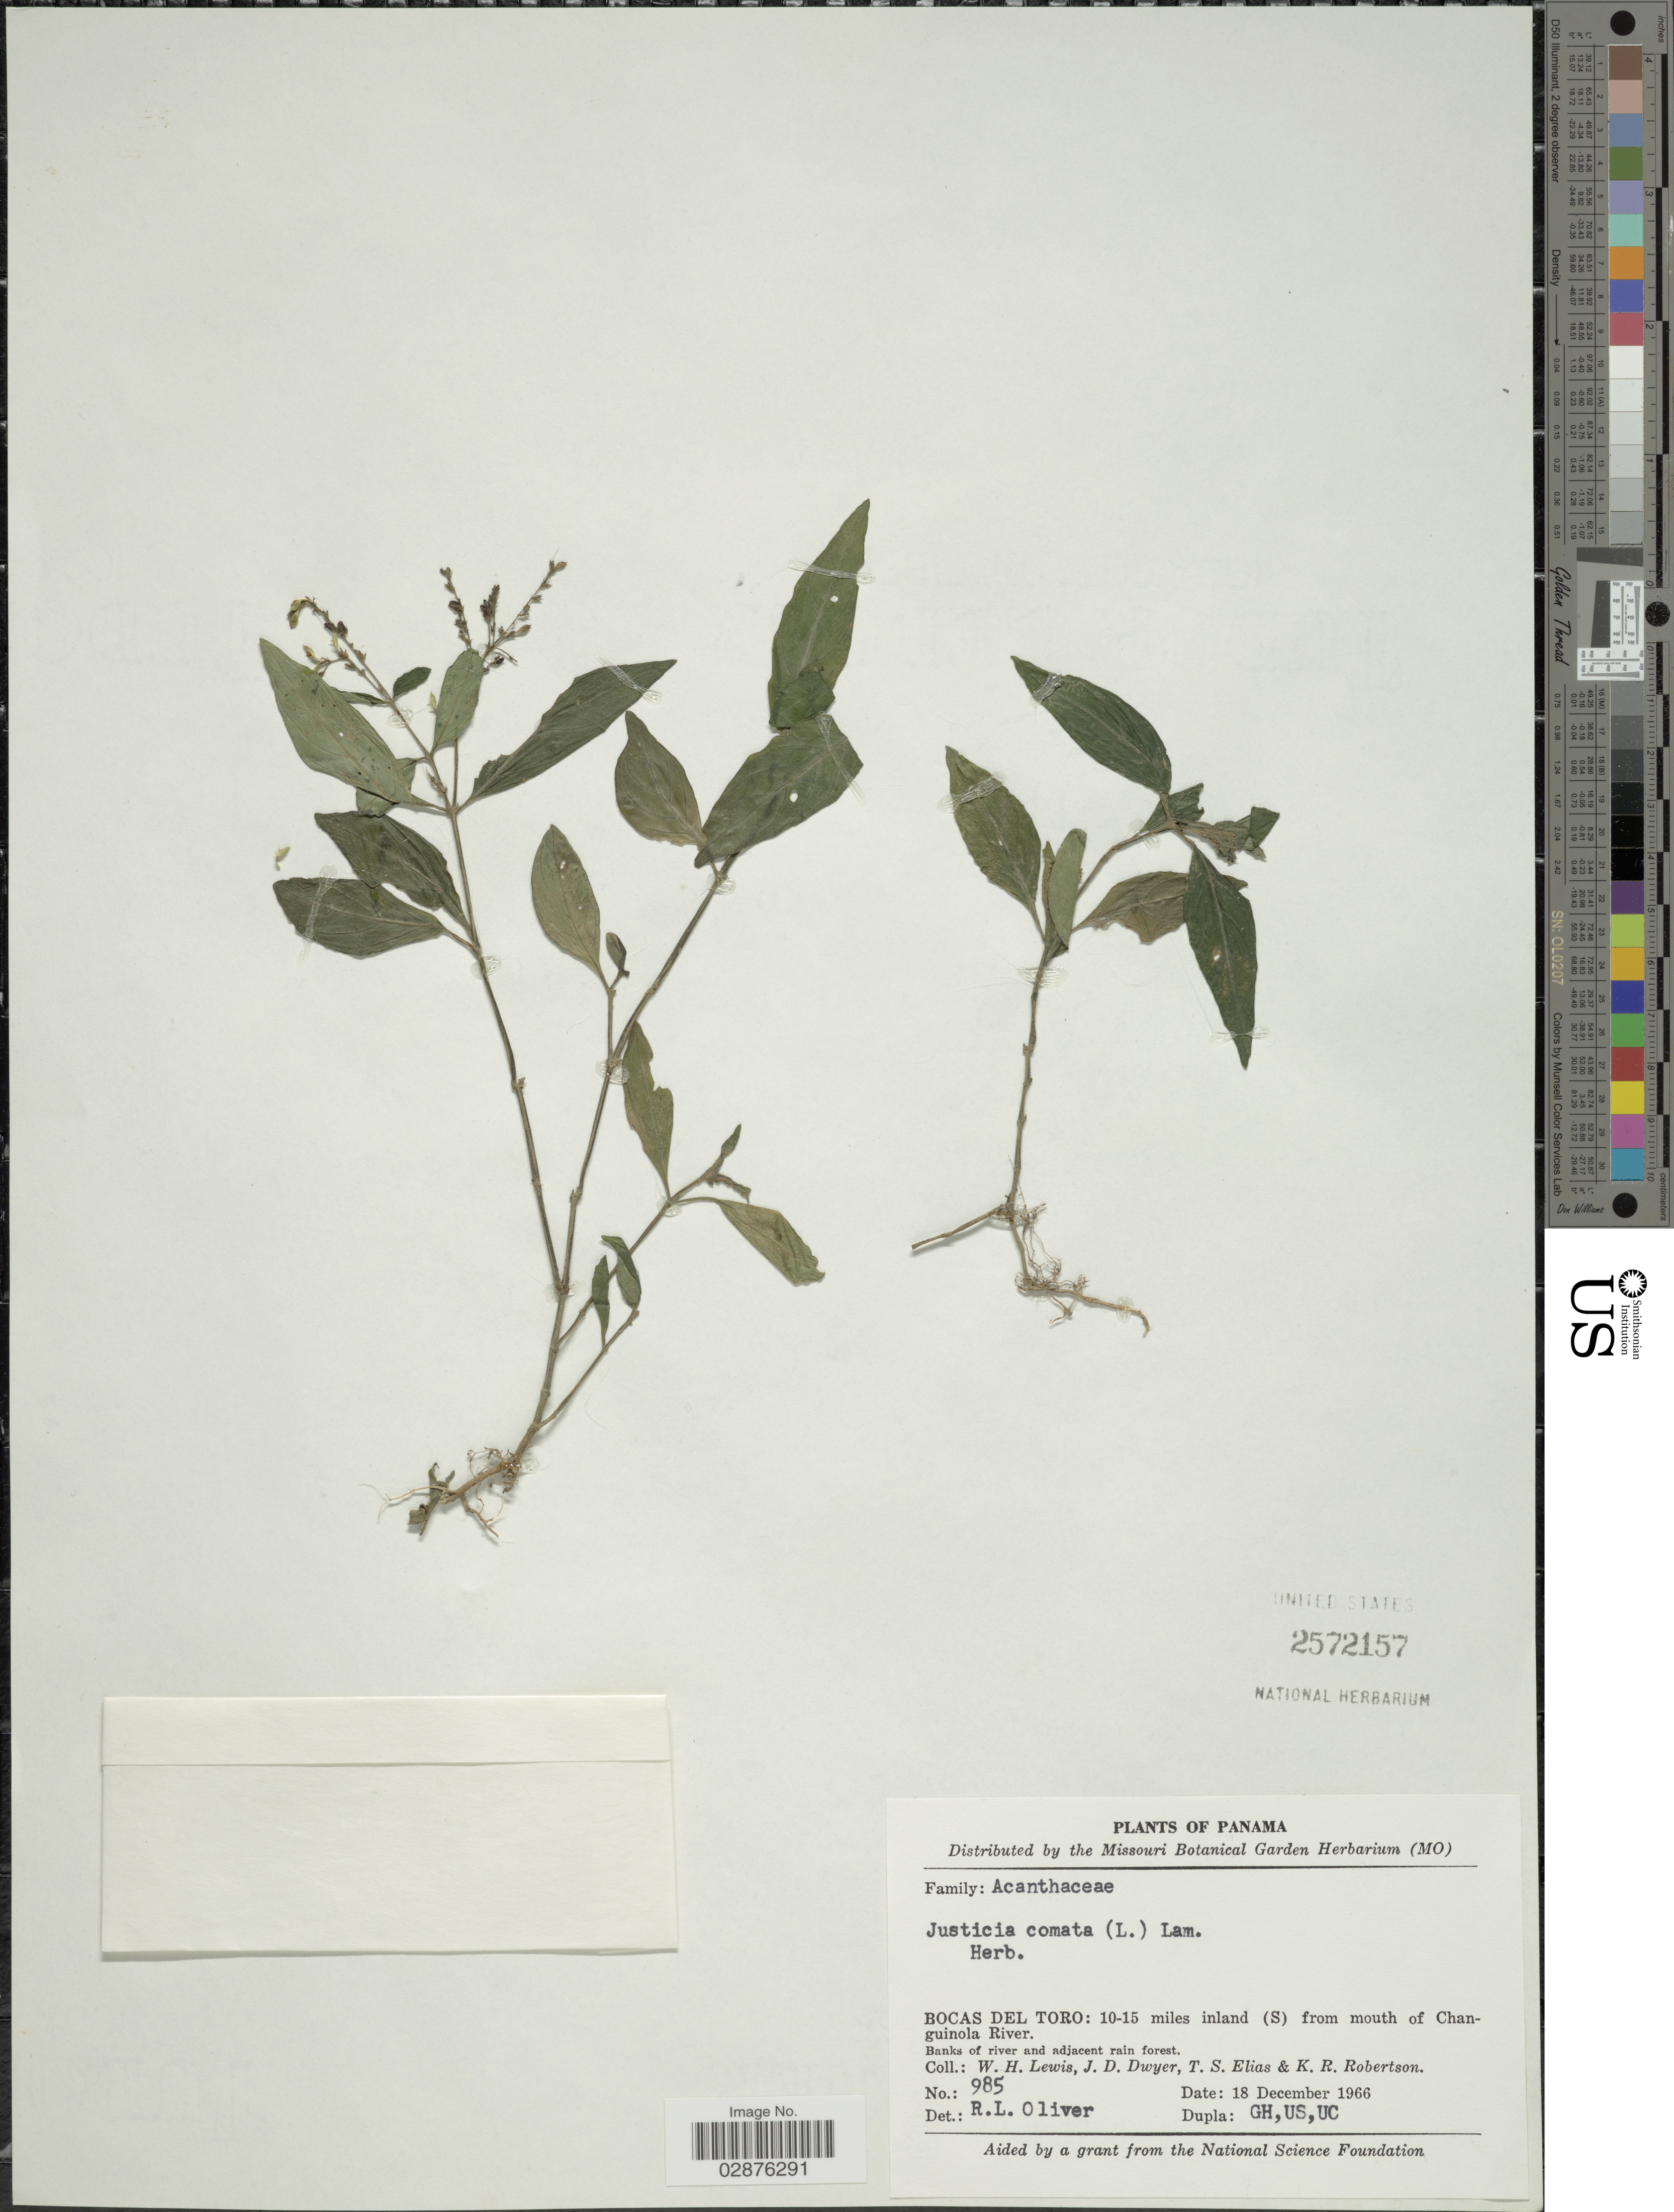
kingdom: Plantae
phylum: Tracheophyta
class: Magnoliopsida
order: Lamiales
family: Acanthaceae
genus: Justicia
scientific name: Justicia comata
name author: (L.) Lam.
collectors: W. H. Lewis, J. D. Dwyer, T. S. Elias & K. Robertson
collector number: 985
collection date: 1966-12-18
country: Panama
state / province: Bocas del Toro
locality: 10-15 miles inland (S) from mouth of Changuinola River.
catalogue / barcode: US 2572157